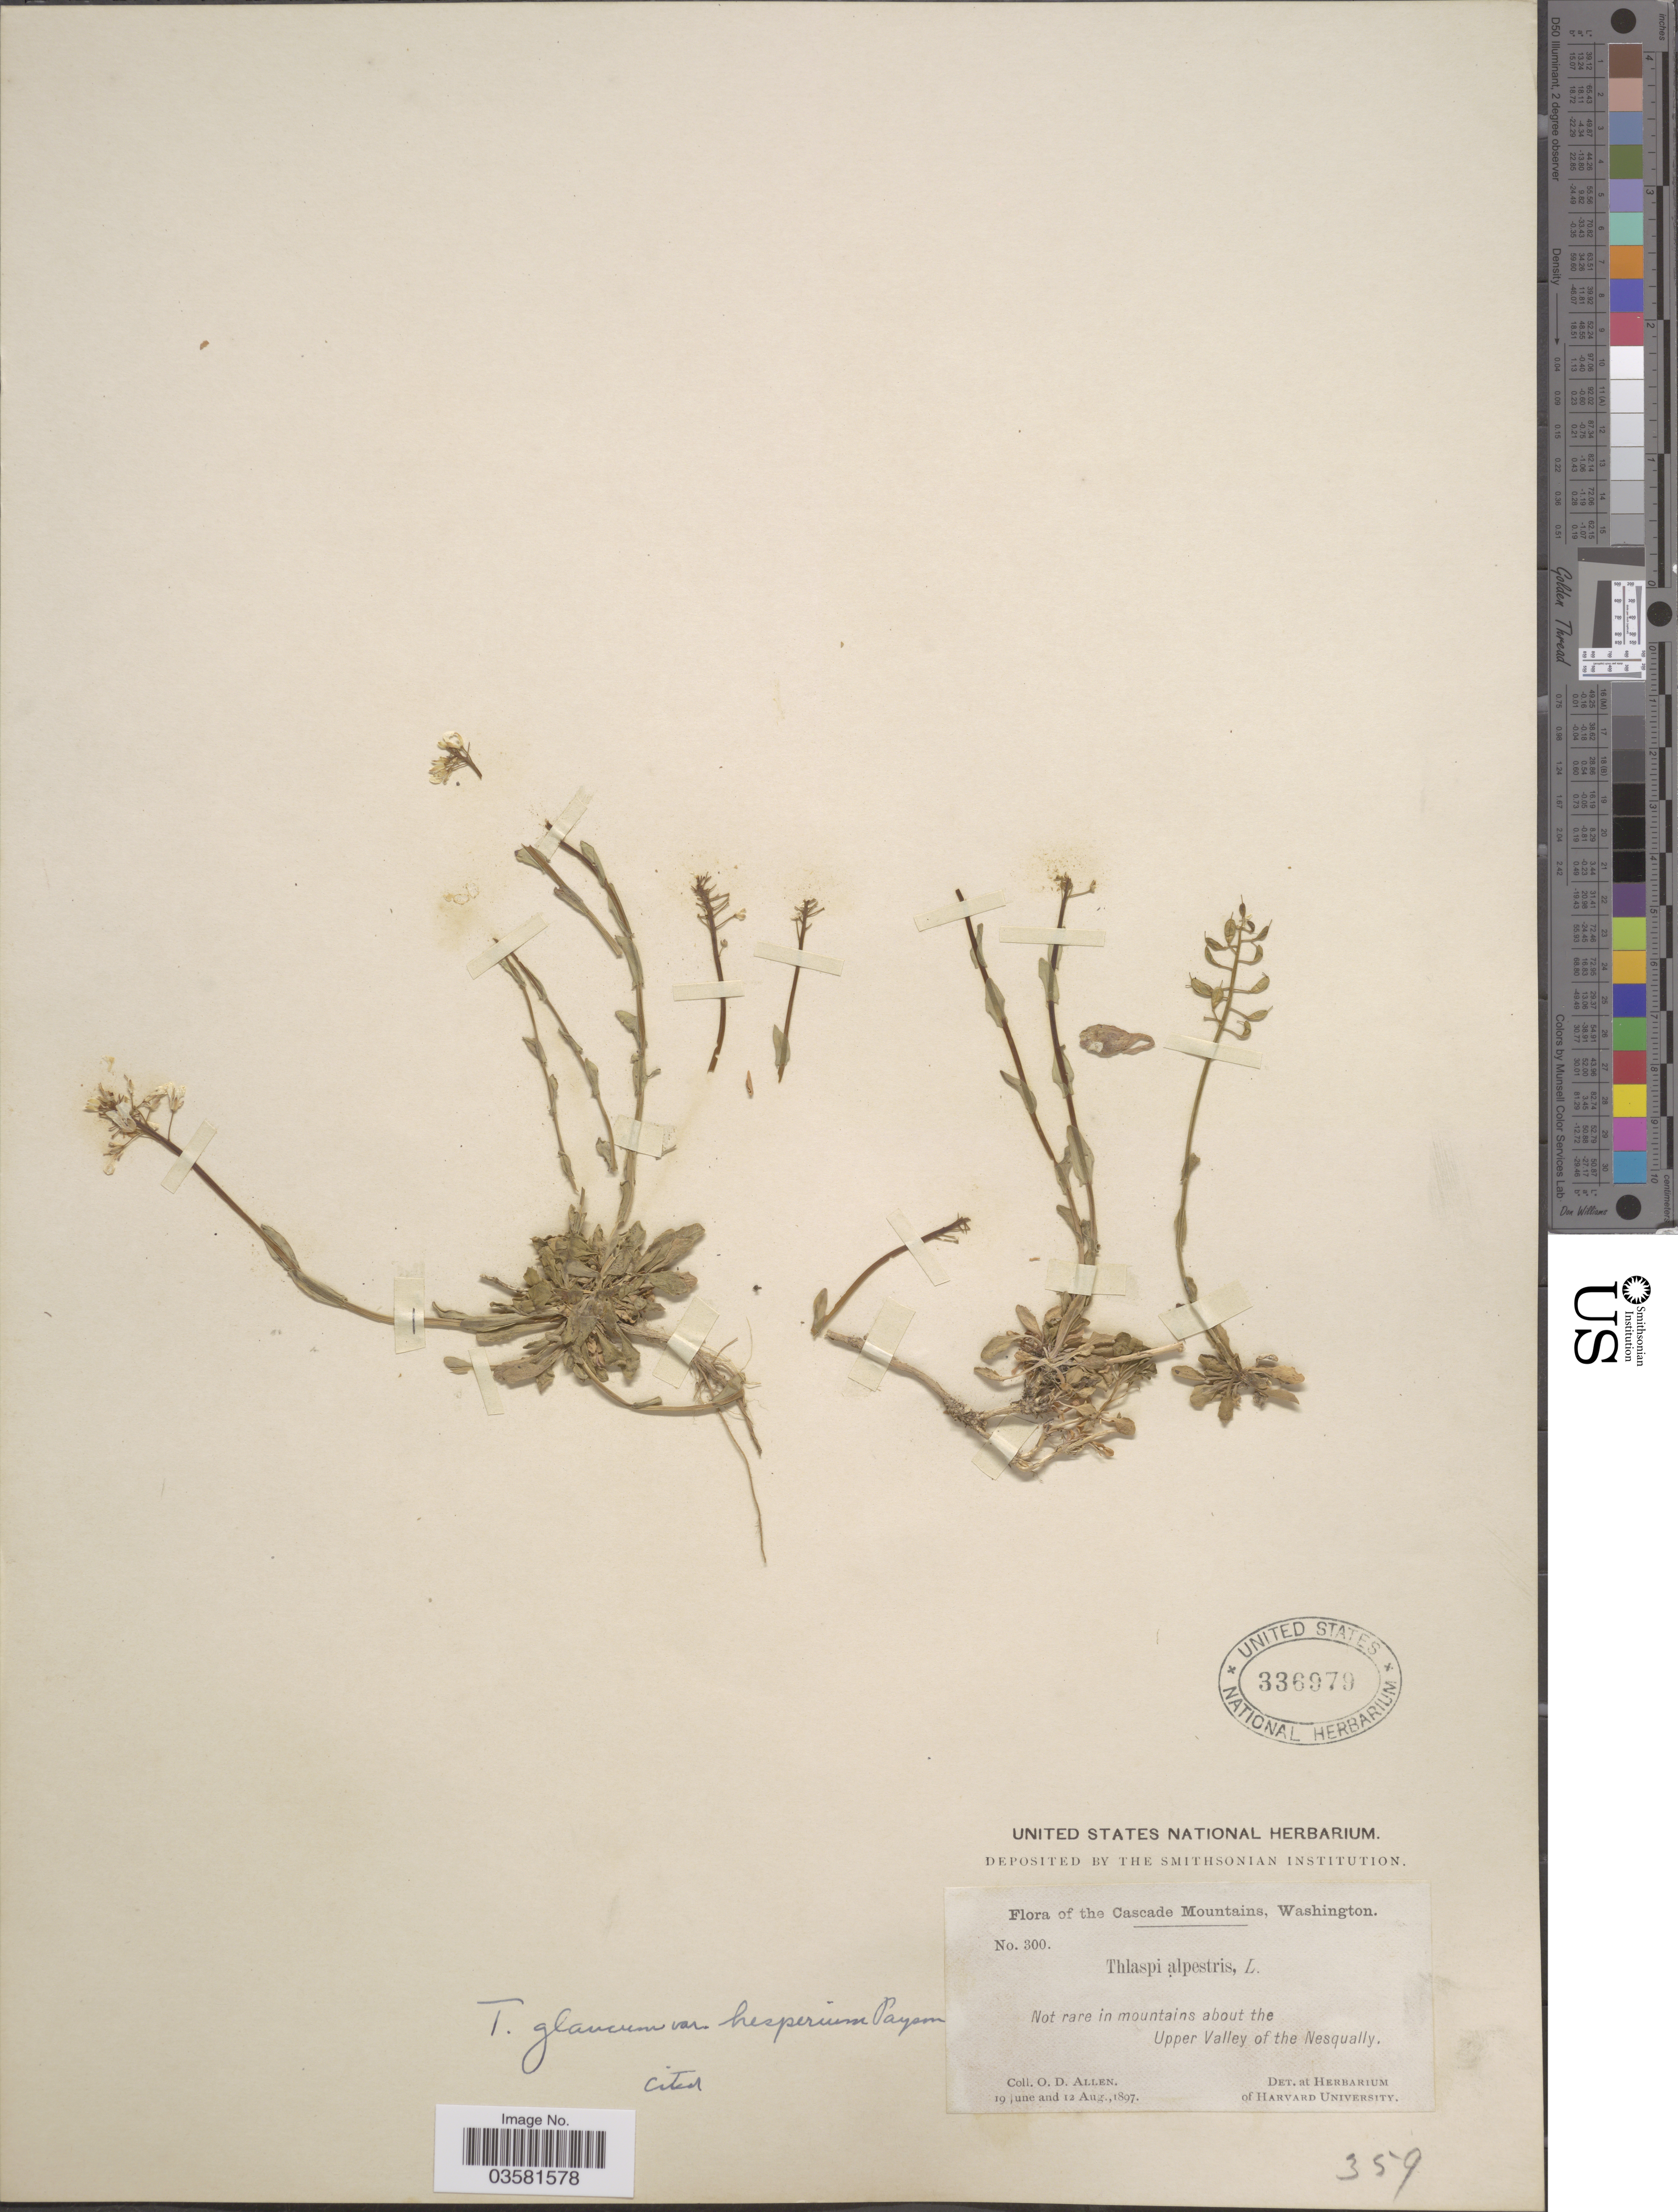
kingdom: Plantae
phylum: Tracheophyta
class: Magnoliopsida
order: Brassicales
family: Brassicaceae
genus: Thlaspi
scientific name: Thlaspi fendleri var. glaucum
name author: (A. Nelson) C.L. Hitchc.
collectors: O. D. Allen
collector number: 300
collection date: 1897-06-19/1897-08-12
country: United States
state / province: Washington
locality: The Cascade Mountains. In mountains about the Upper Valley of the Nesqually.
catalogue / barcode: US 336979